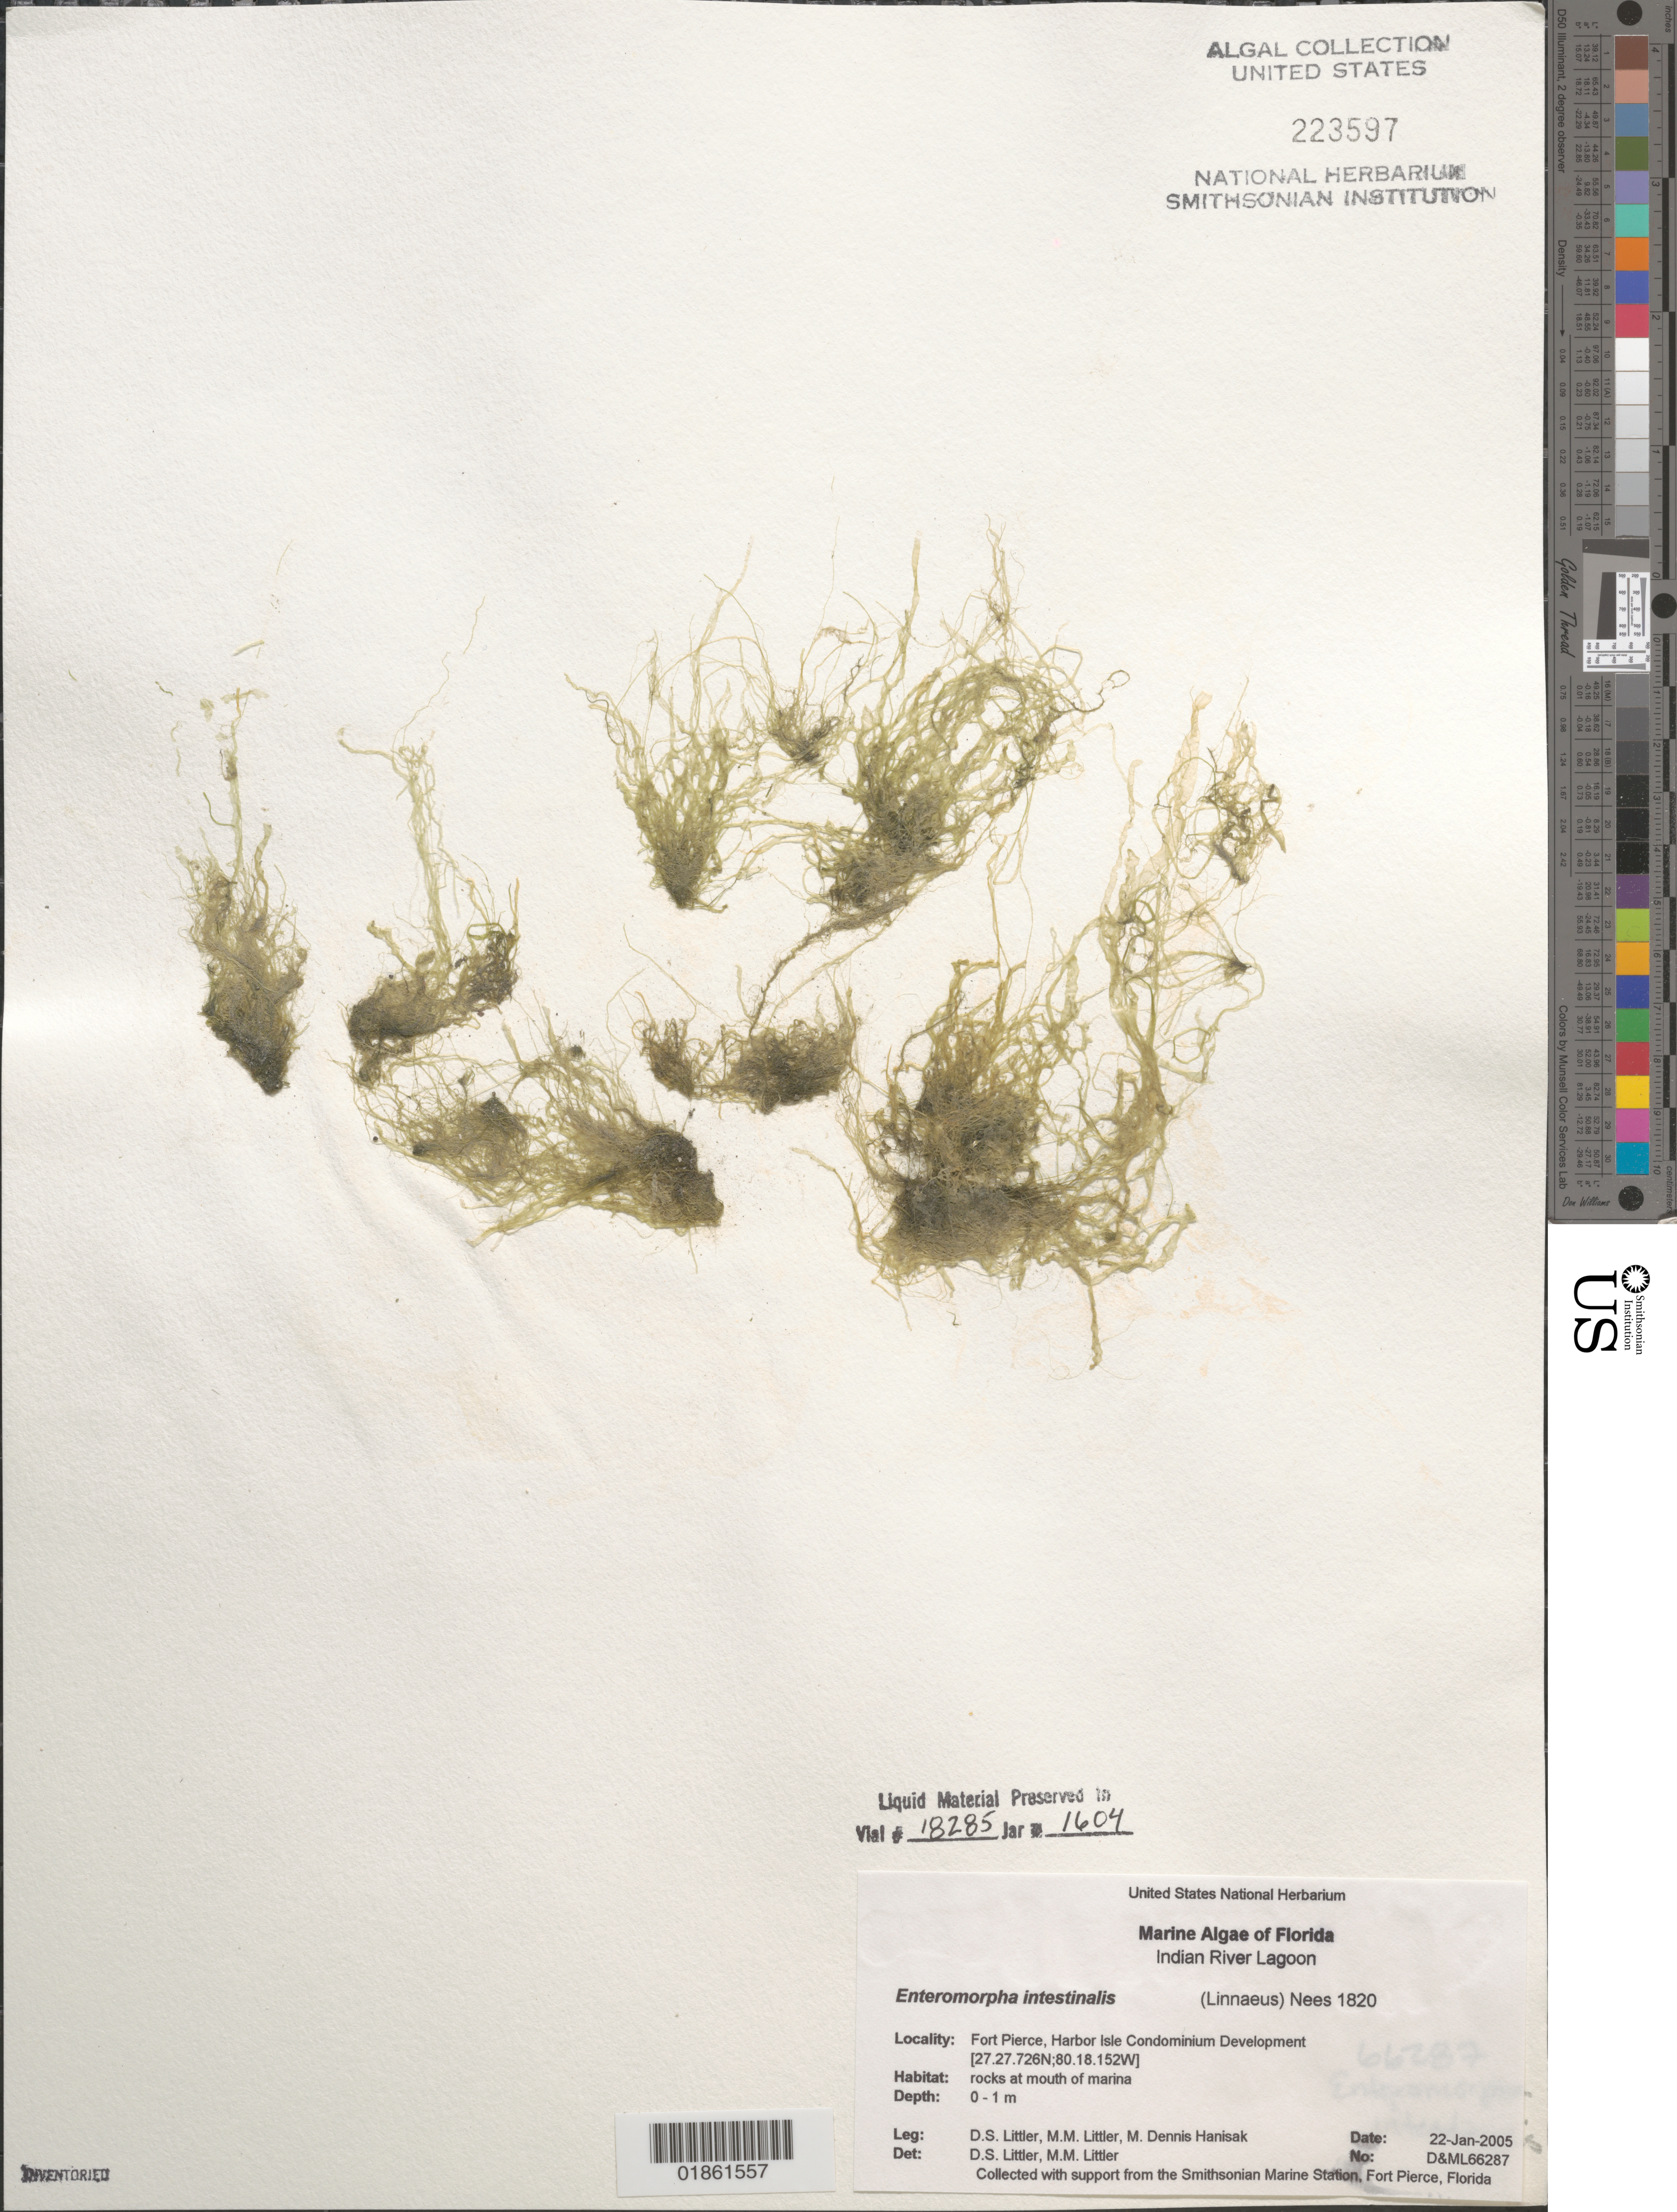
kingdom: Plantae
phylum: Chlorophyta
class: Ulvophyceae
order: Ulvales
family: Ulvaceae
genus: Ulva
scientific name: Ulva intestinalis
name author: L.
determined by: Algae name updating Project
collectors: D. S. Littler & M. Hanisak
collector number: D&ML66287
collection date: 2005-01-22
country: United States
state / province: Florida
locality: Indian River Lagoon. Fort Pierce, Harbor Isle Condominium Development.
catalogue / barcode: US 223597